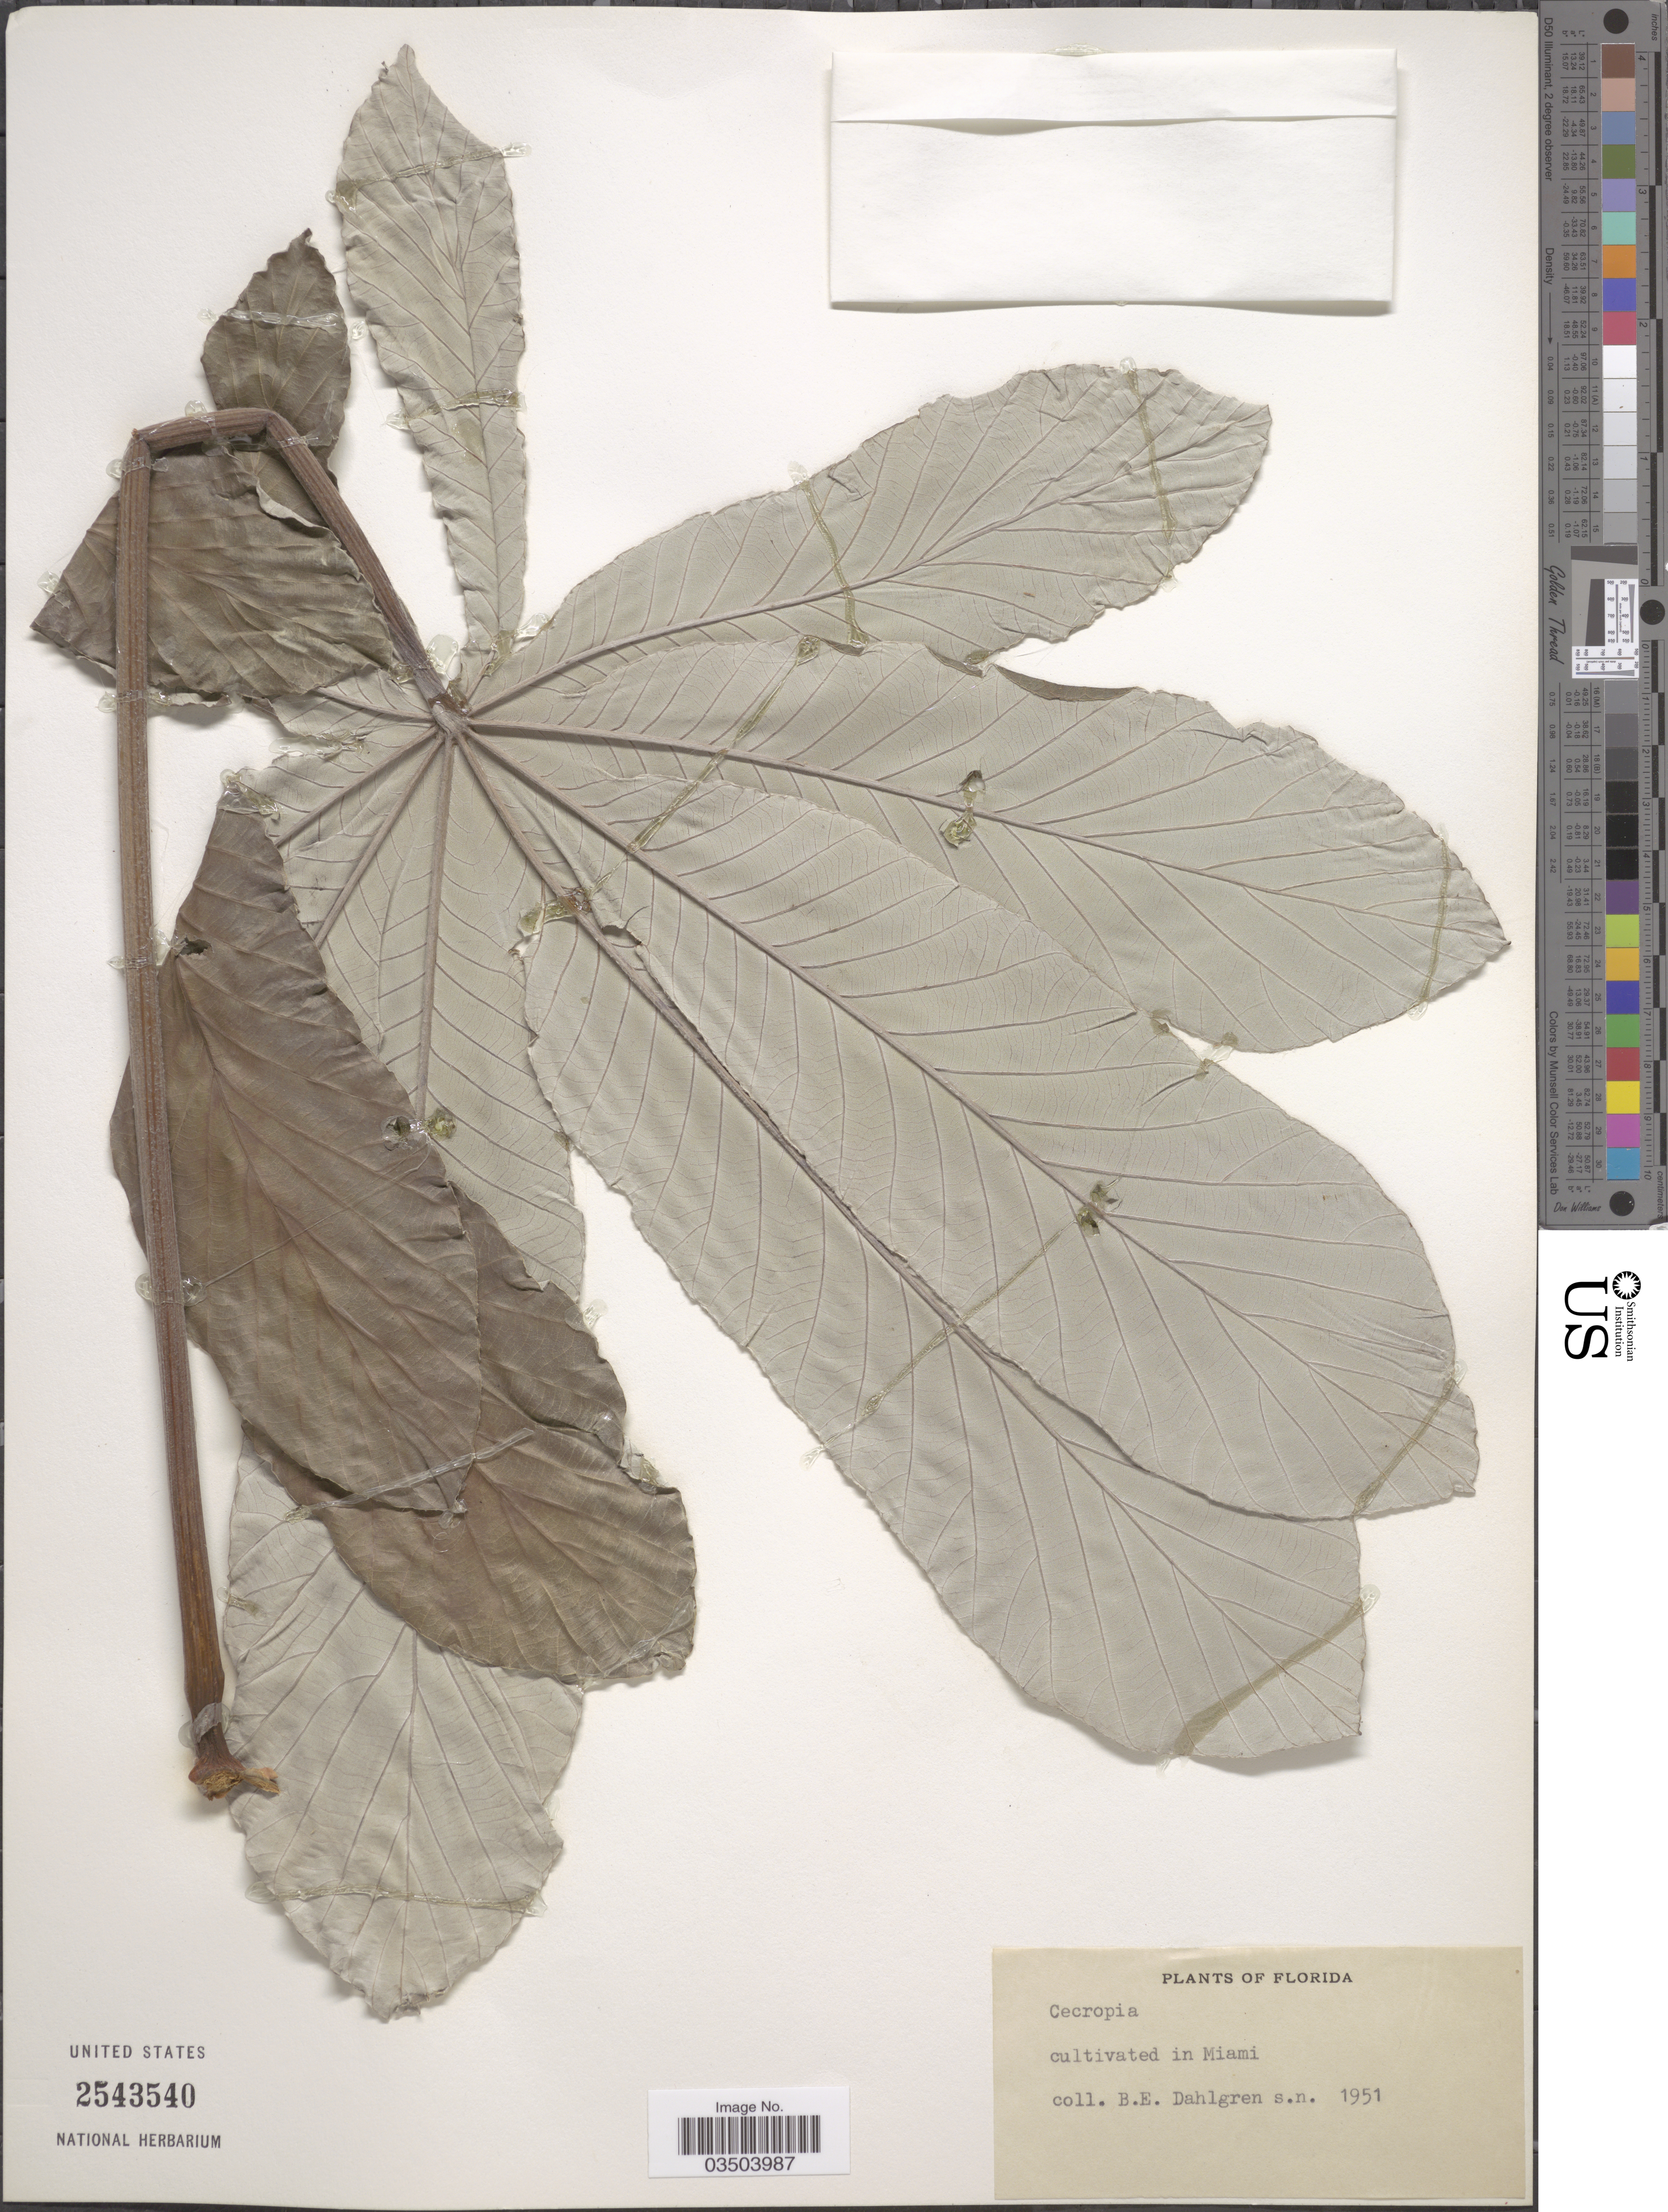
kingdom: Plantae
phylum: Tracheophyta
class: Magnoliopsida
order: Rosales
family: Urticaceae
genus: Cecropia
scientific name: Cecropia sp.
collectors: B. E. Dahlgren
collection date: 1951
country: United States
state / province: Florida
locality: In Miami.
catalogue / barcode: US 3543540